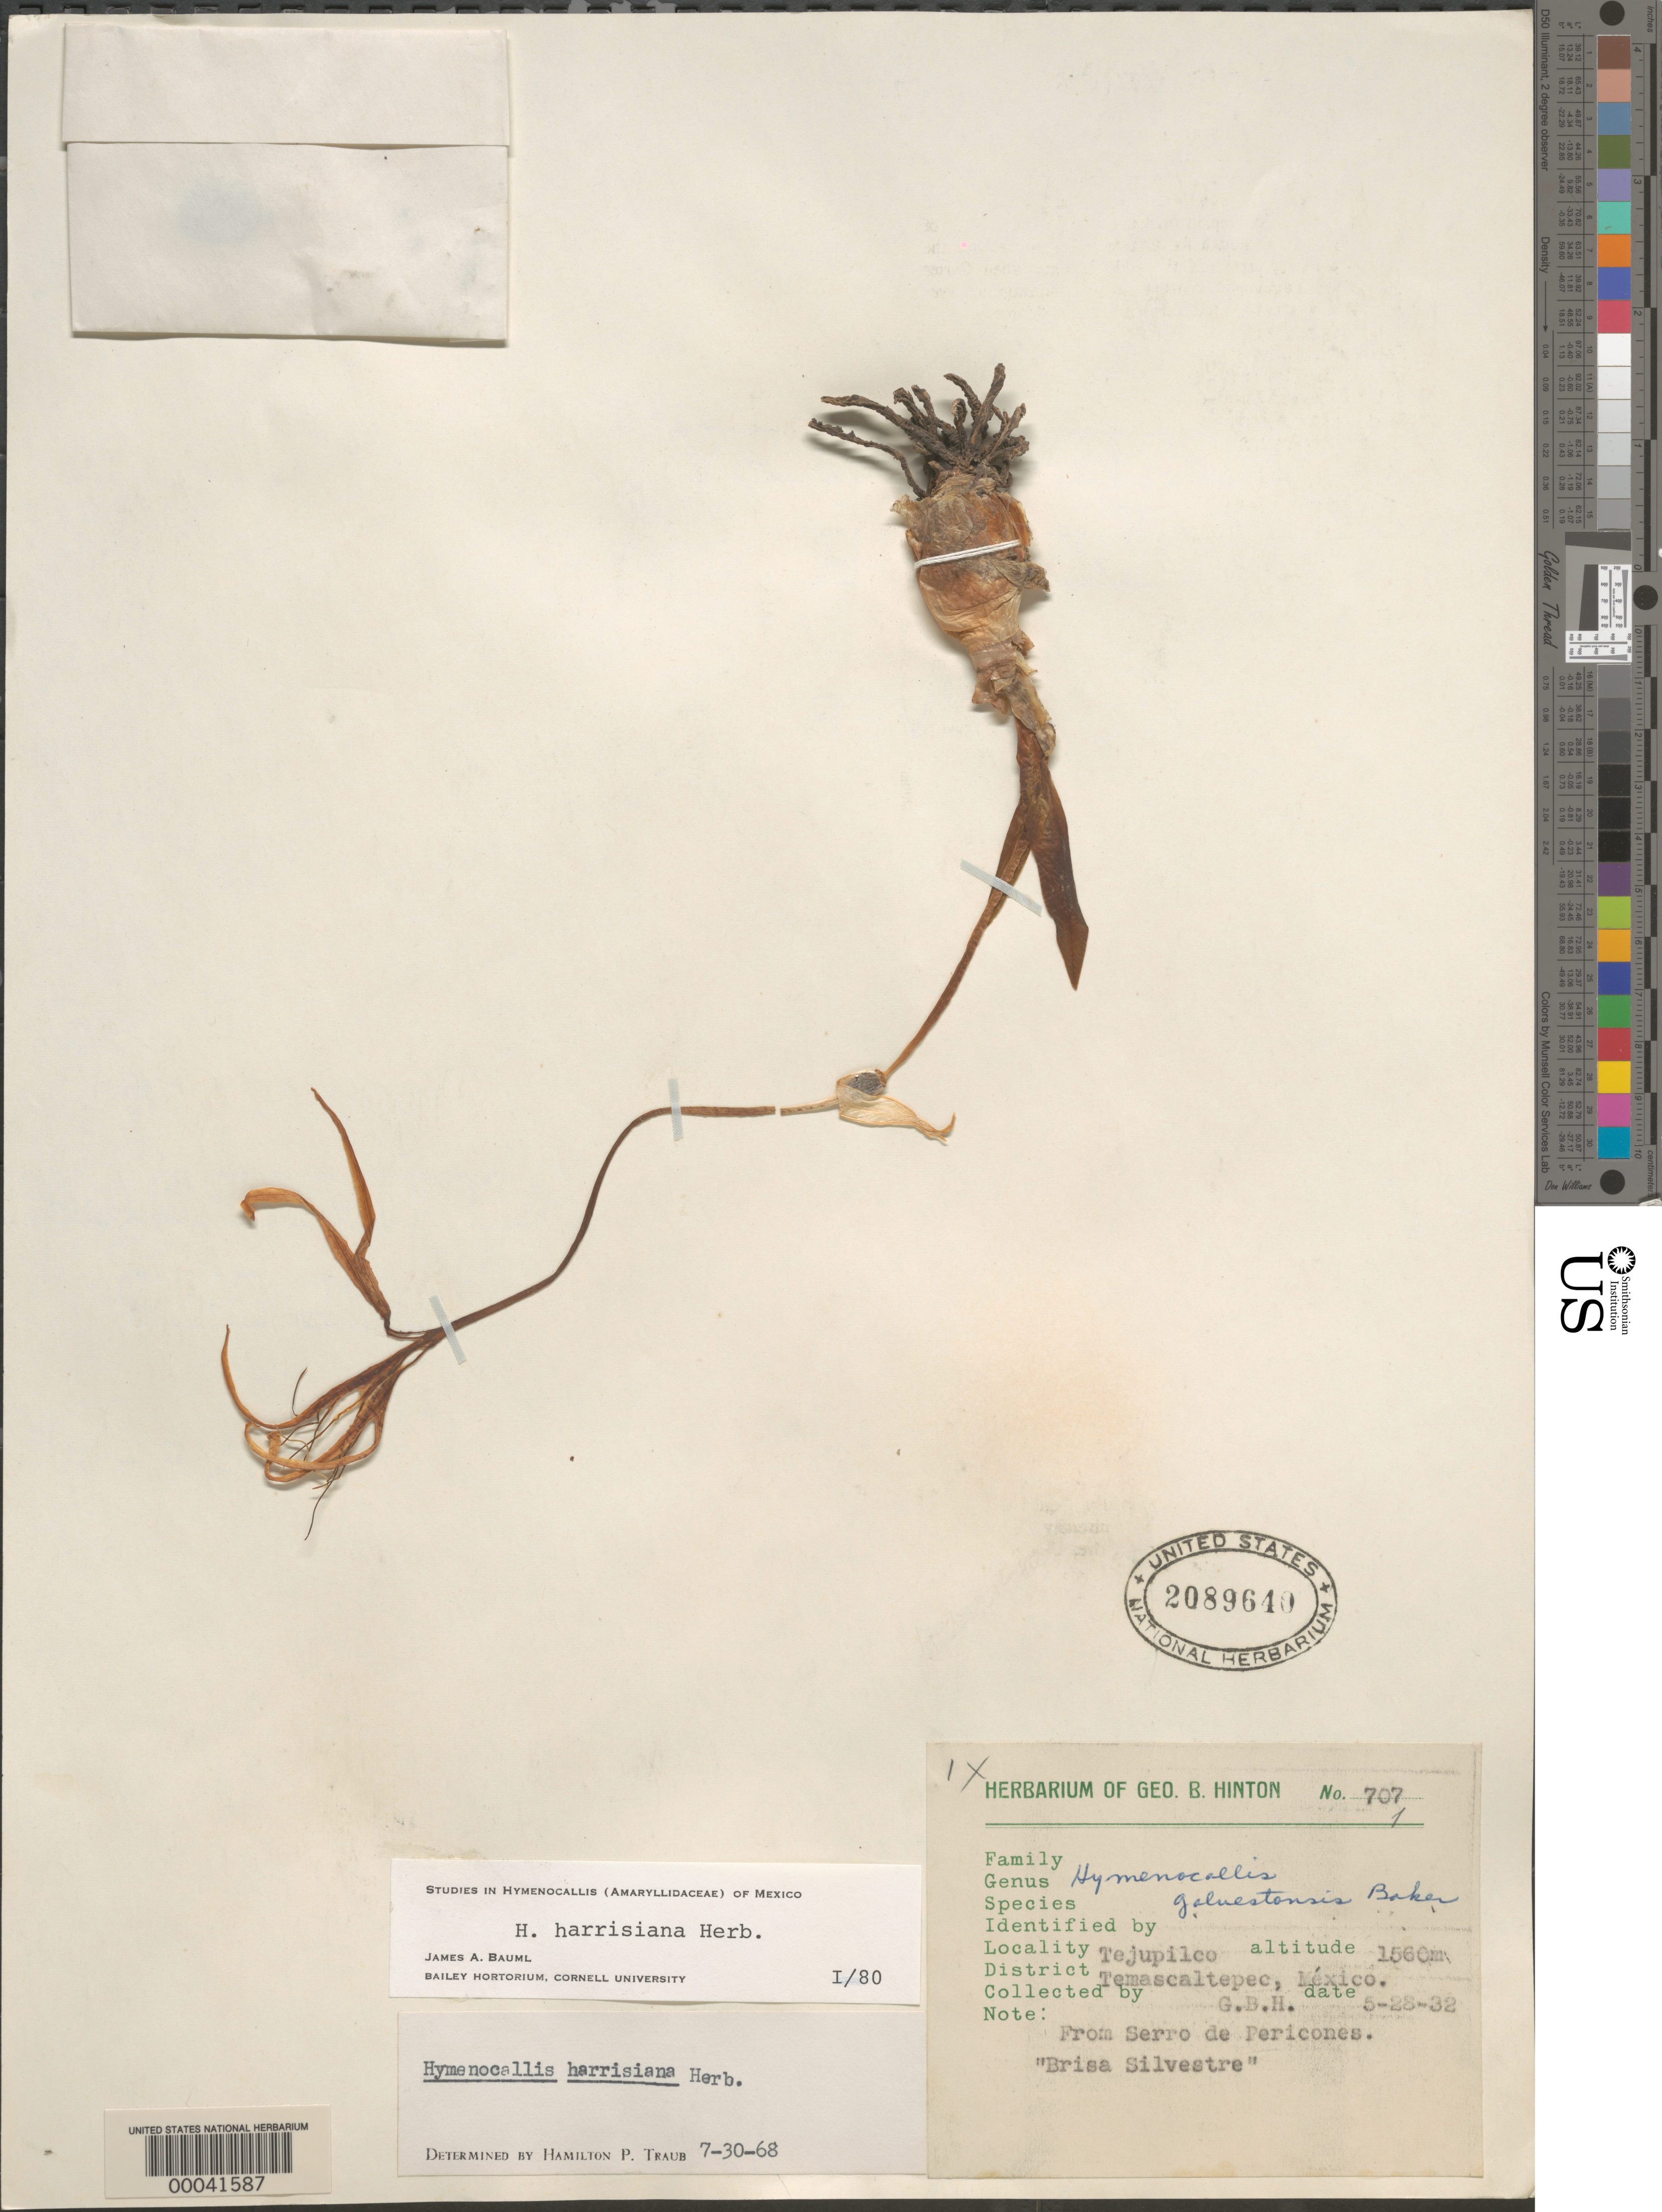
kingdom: Plantae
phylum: Tracheophyta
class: Liliopsida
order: Asparagales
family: Amaryllidaceae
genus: Hymenocallis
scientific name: Hymenocallis harrisiana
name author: Herb.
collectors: G. B. Hinton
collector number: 707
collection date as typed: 28 May 1932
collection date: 1932-05-28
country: Mexico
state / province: México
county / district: Temascaltepec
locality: Tejupilco, from Serro de Pericones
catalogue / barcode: US 2089640